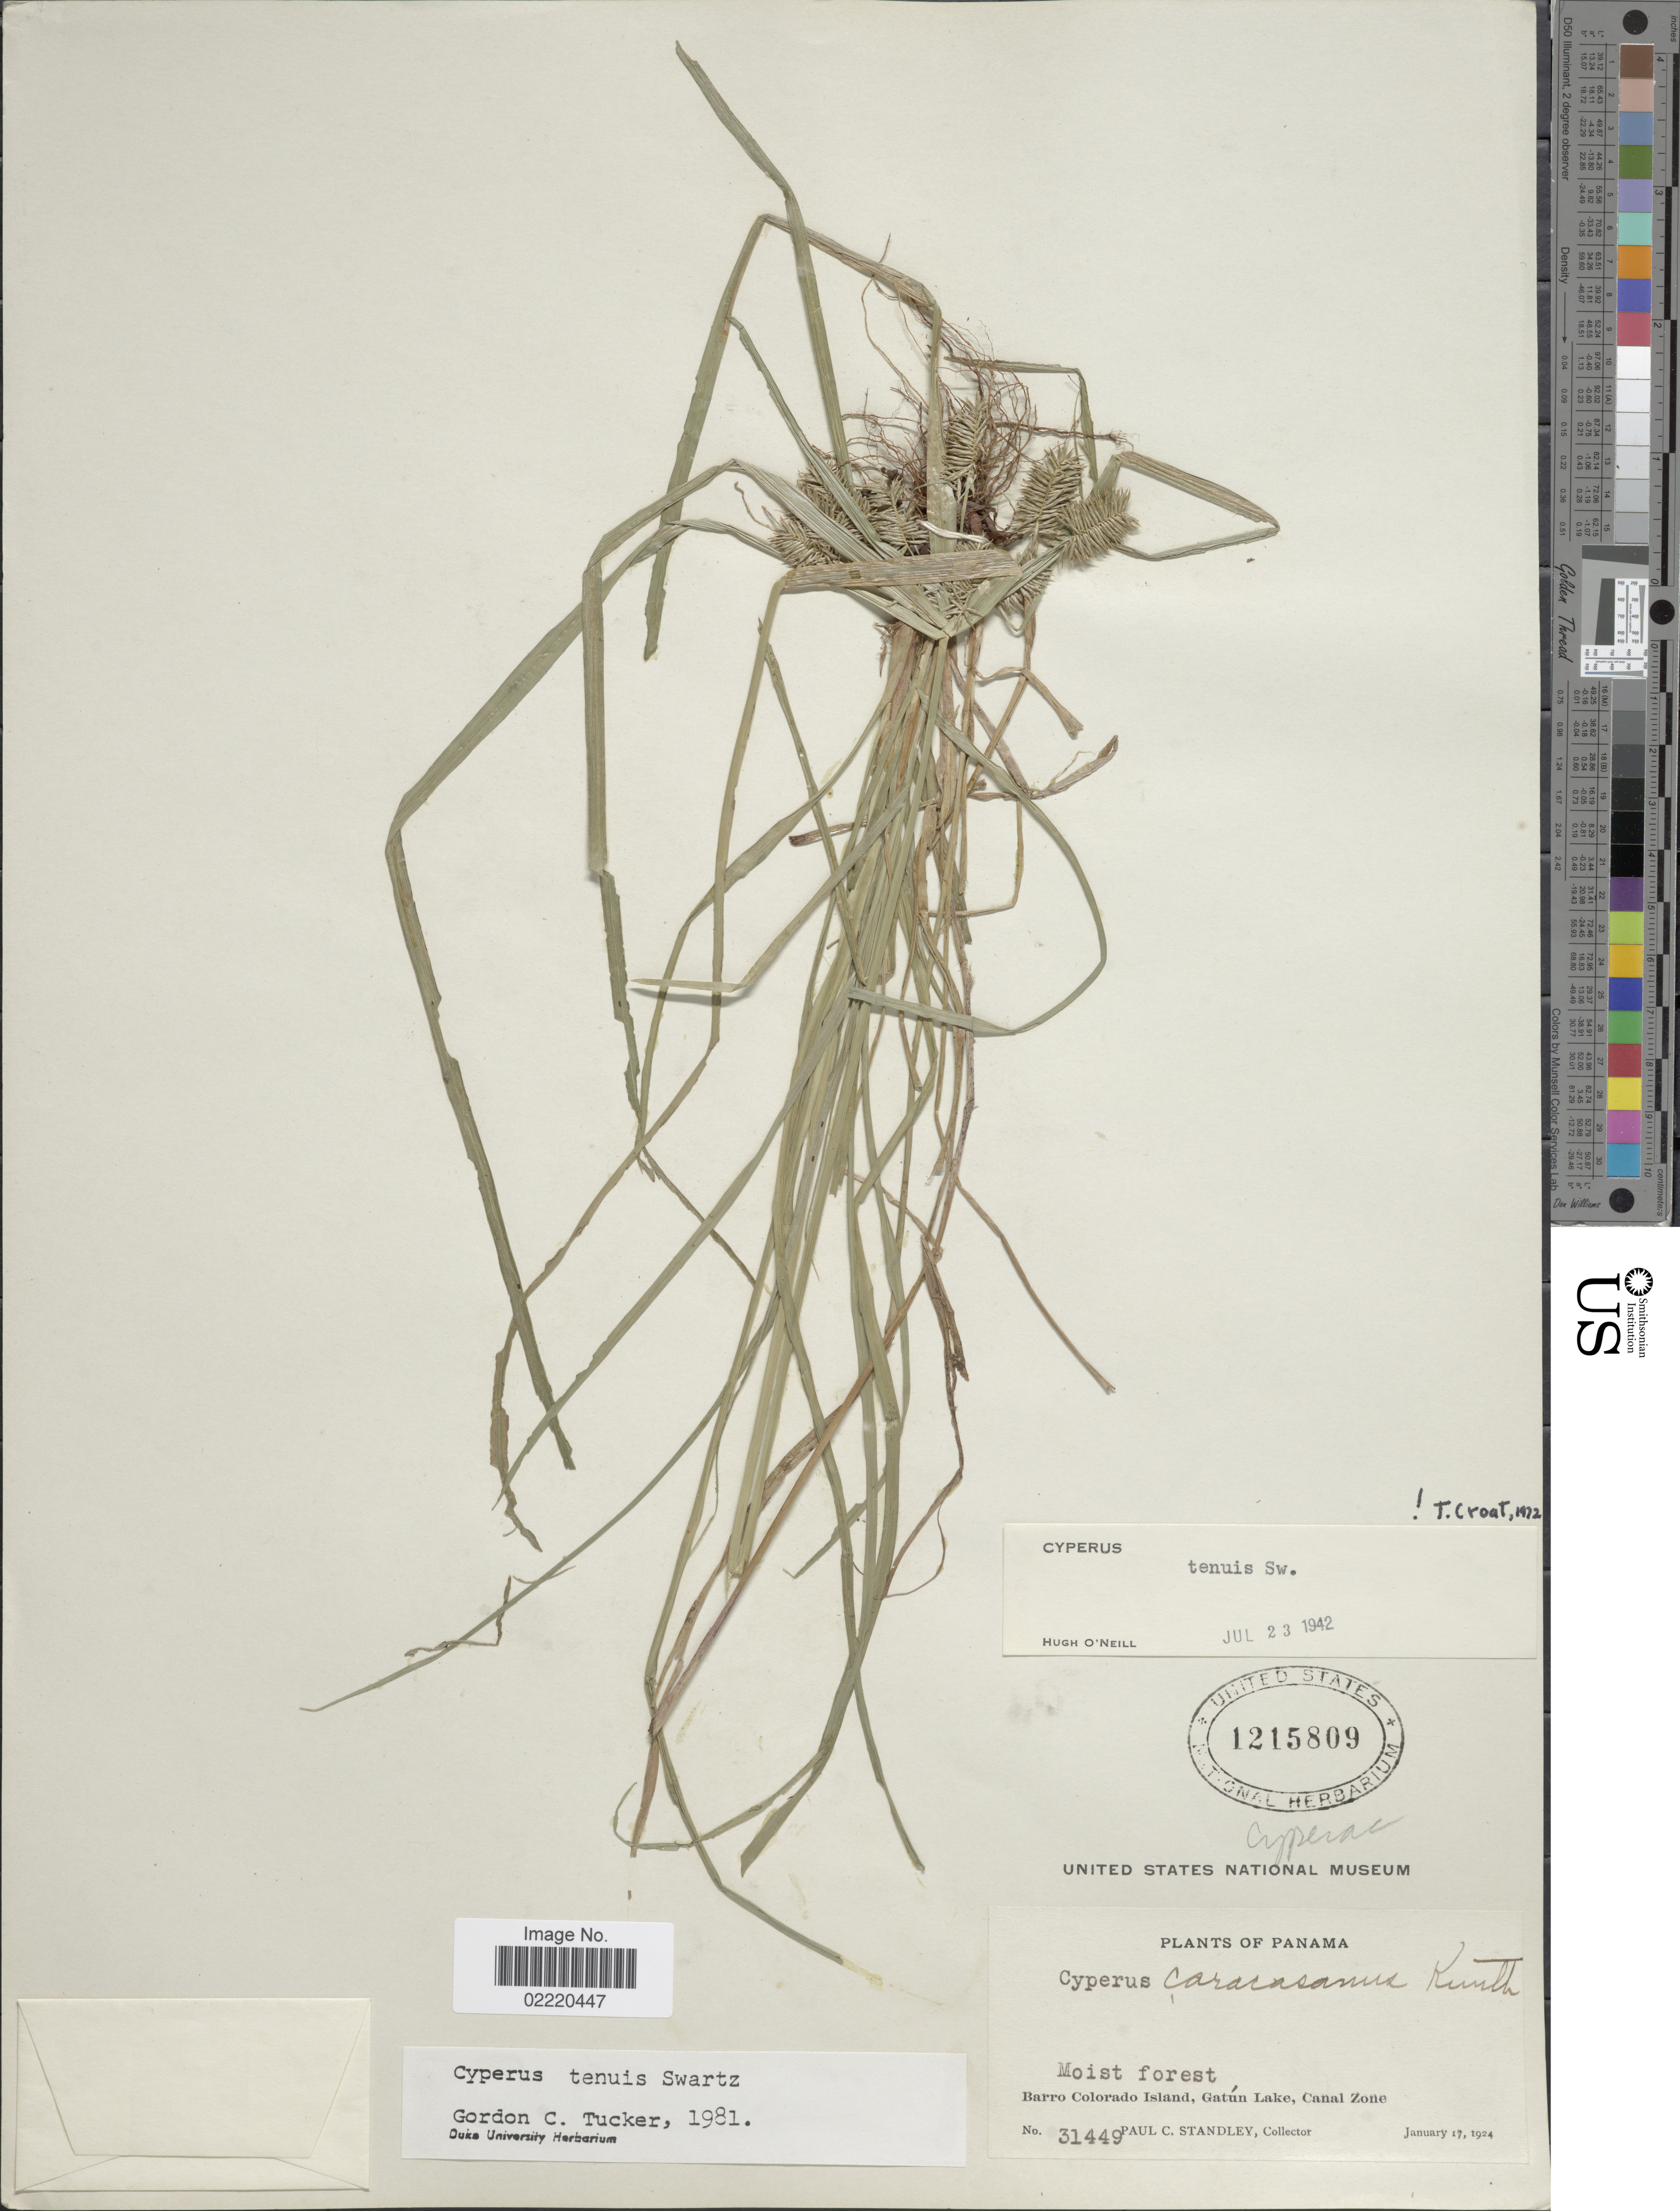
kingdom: Plantae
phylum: Tracheophyta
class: Liliopsida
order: Poales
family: Cyperaceae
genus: Cyperus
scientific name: Cyperus tenuis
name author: Sw.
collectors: P. C. Standley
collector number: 31449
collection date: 1924-01-17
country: Panama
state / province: Colón / Panamá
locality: Moist forest, Barrio Colorado Island, Gatun Lake, Canal Zone.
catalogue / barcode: US 1215809